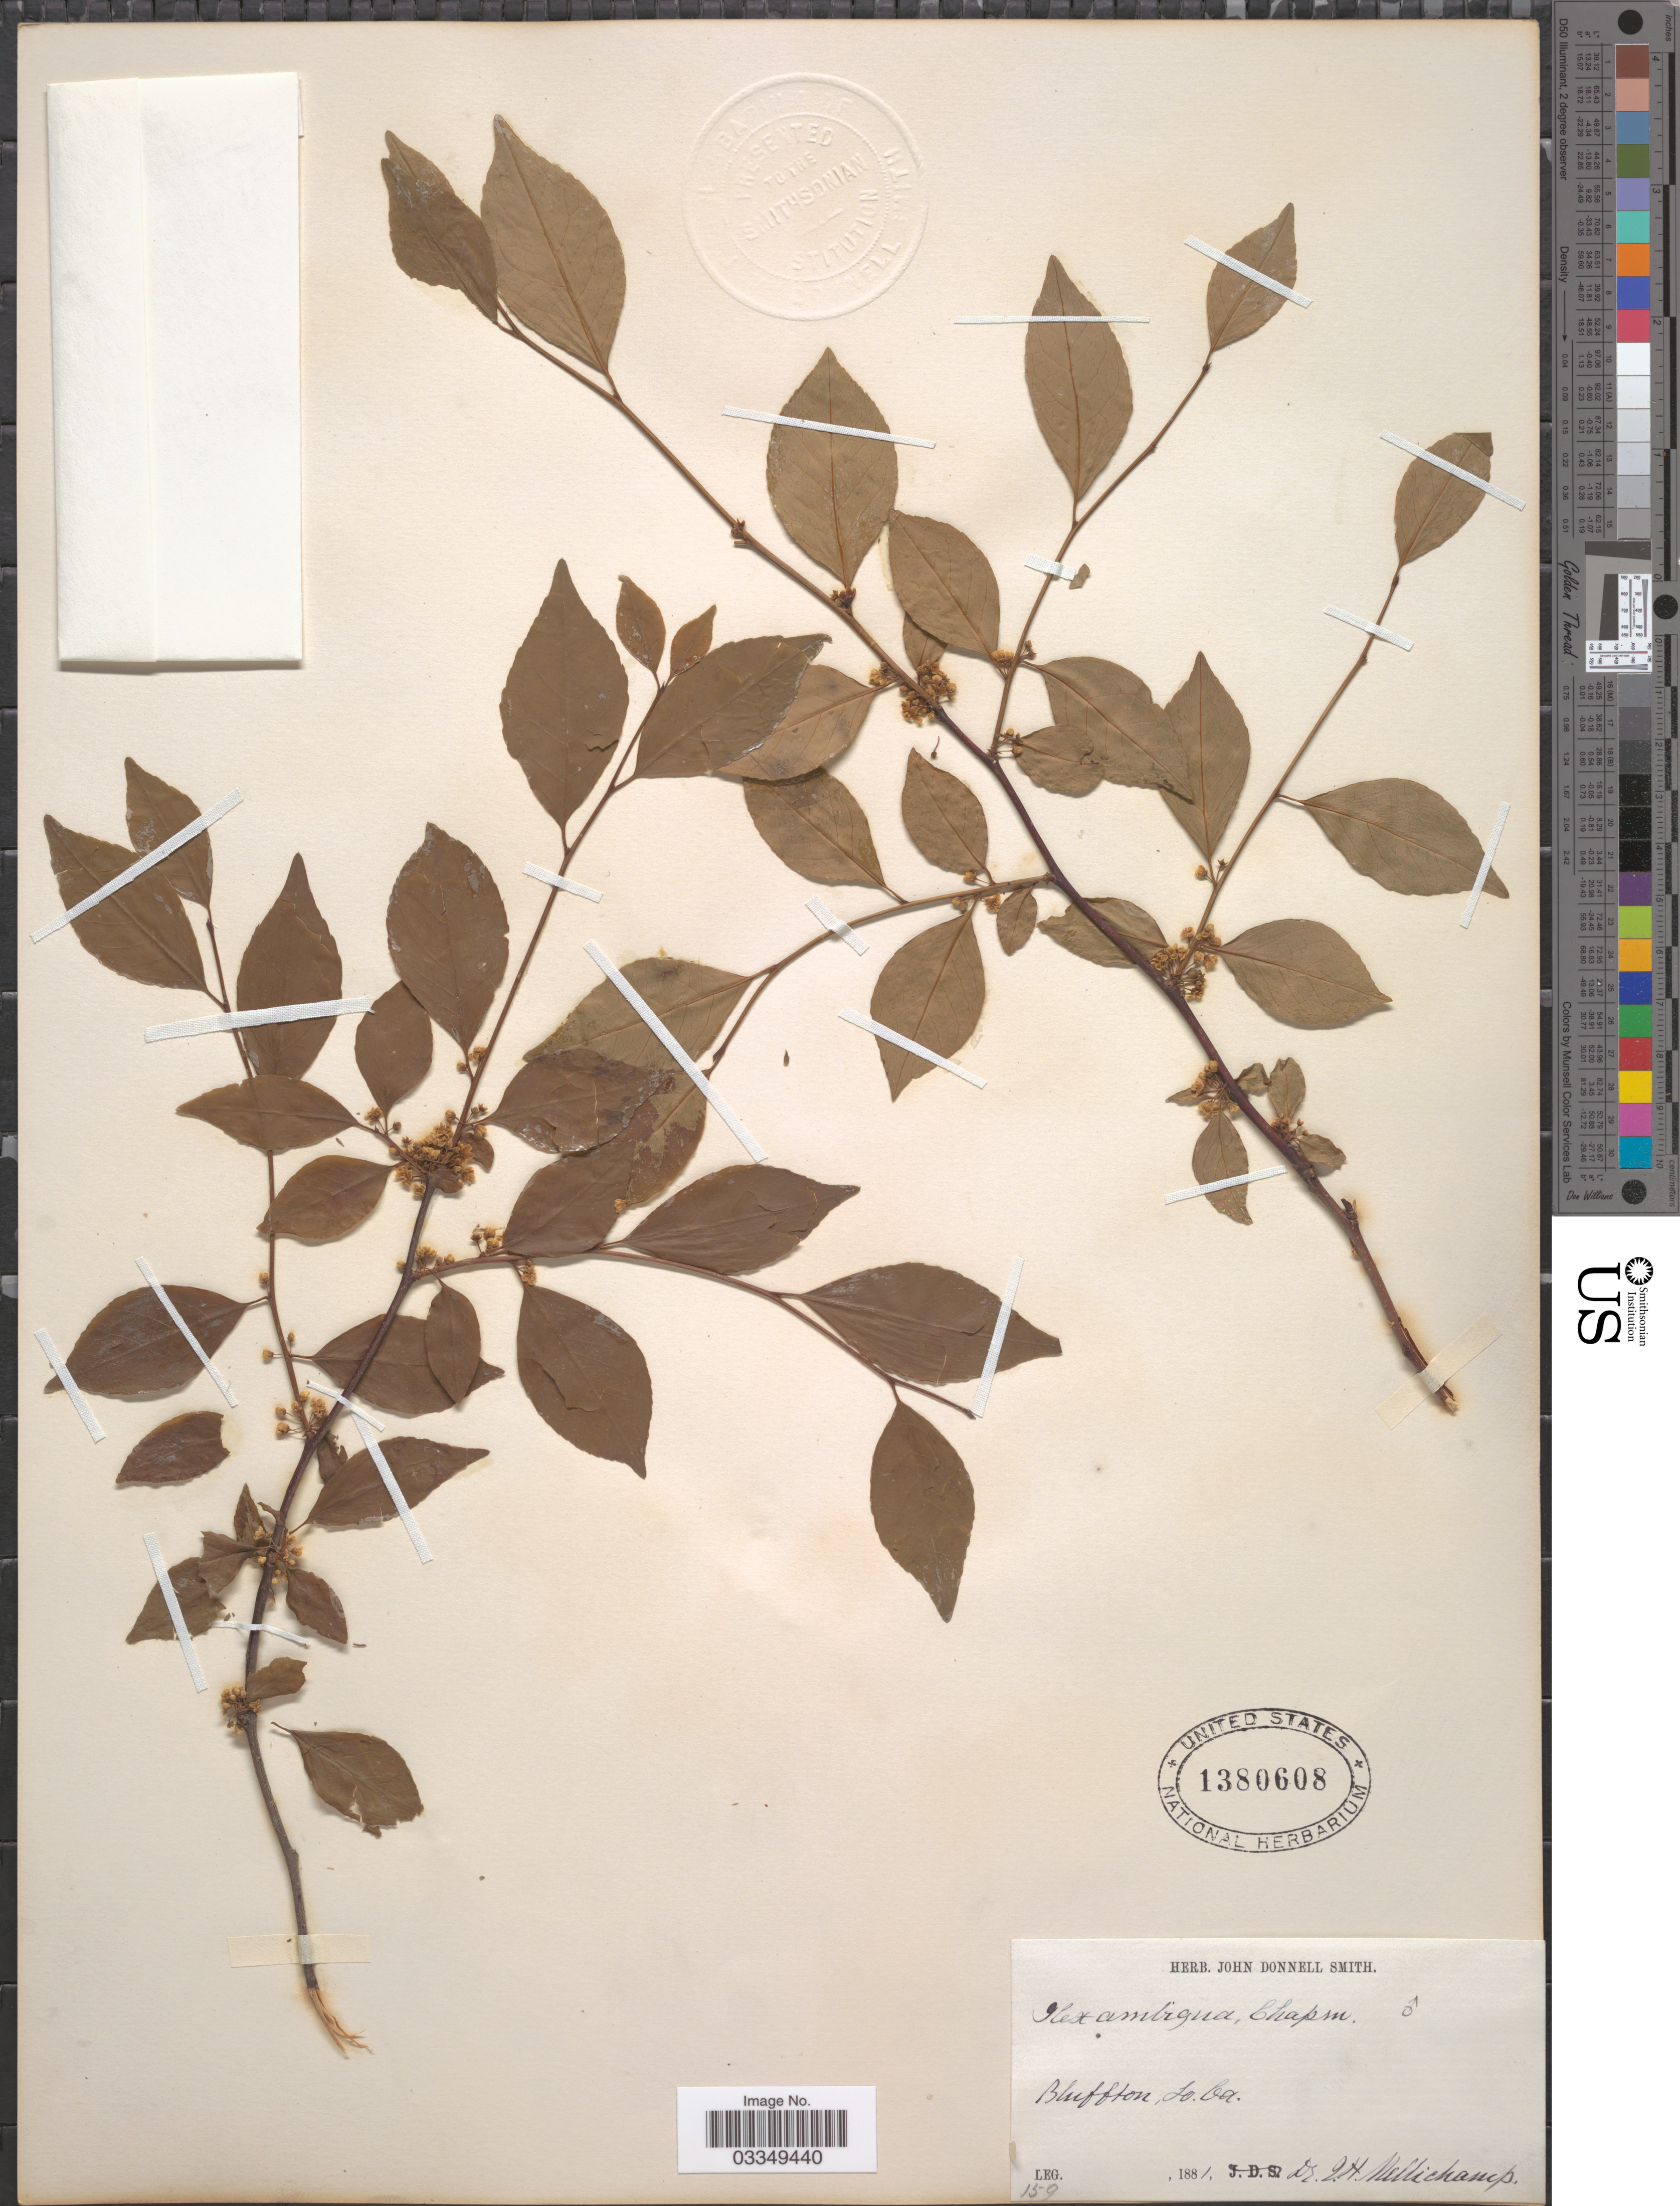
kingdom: Plantae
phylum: Tracheophyta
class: Magnoliopsida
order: Aquifoliales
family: Aquifoliaceae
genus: Ilex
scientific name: Ilex ambigua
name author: Chapm.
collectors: J. H. Mellichamp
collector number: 159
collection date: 1881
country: United States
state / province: California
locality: Bluffton, So. Ca.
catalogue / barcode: US 1380608